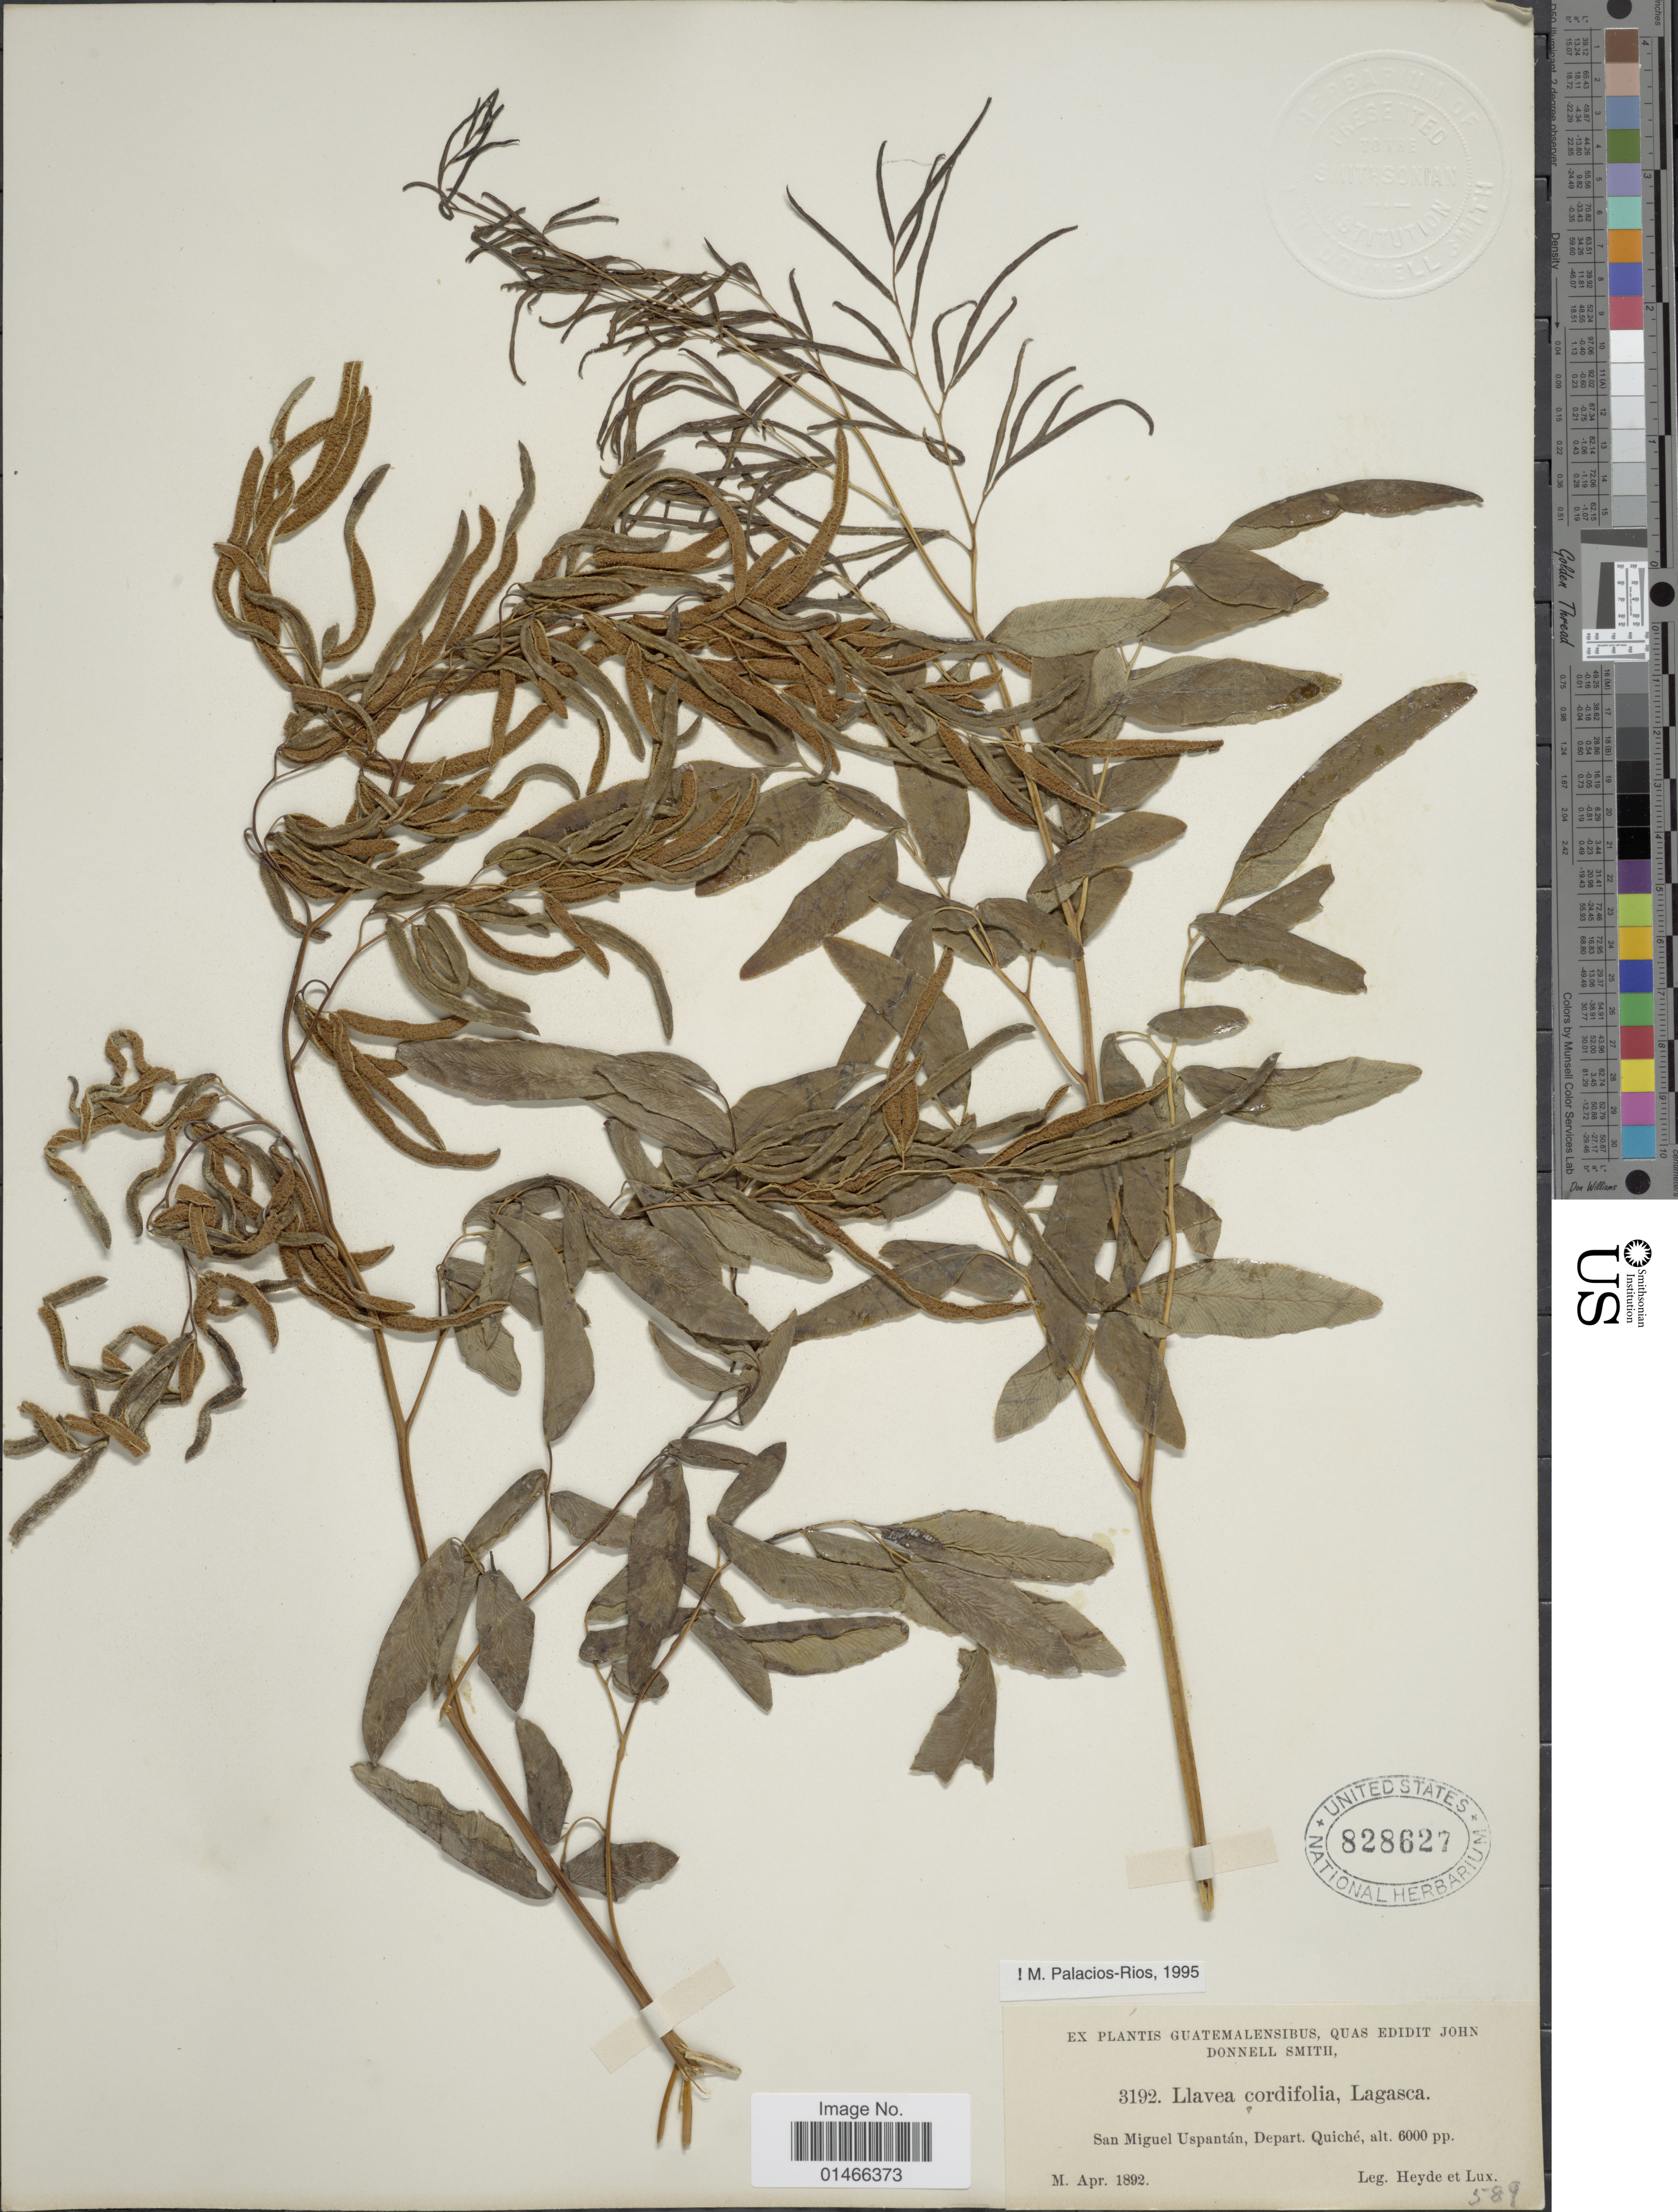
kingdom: Plantae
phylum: Tracheophyta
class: Polypodiopsida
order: Polypodiales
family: Pteridaceae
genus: Llavea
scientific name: Llavea cordifolia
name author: Lag.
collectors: Heyde & Lux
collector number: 3192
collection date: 1892-04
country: Guatemala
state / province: El Quiché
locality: San Miguel Uspantan, Depart. Quiche.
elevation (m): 1829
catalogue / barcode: US 828627